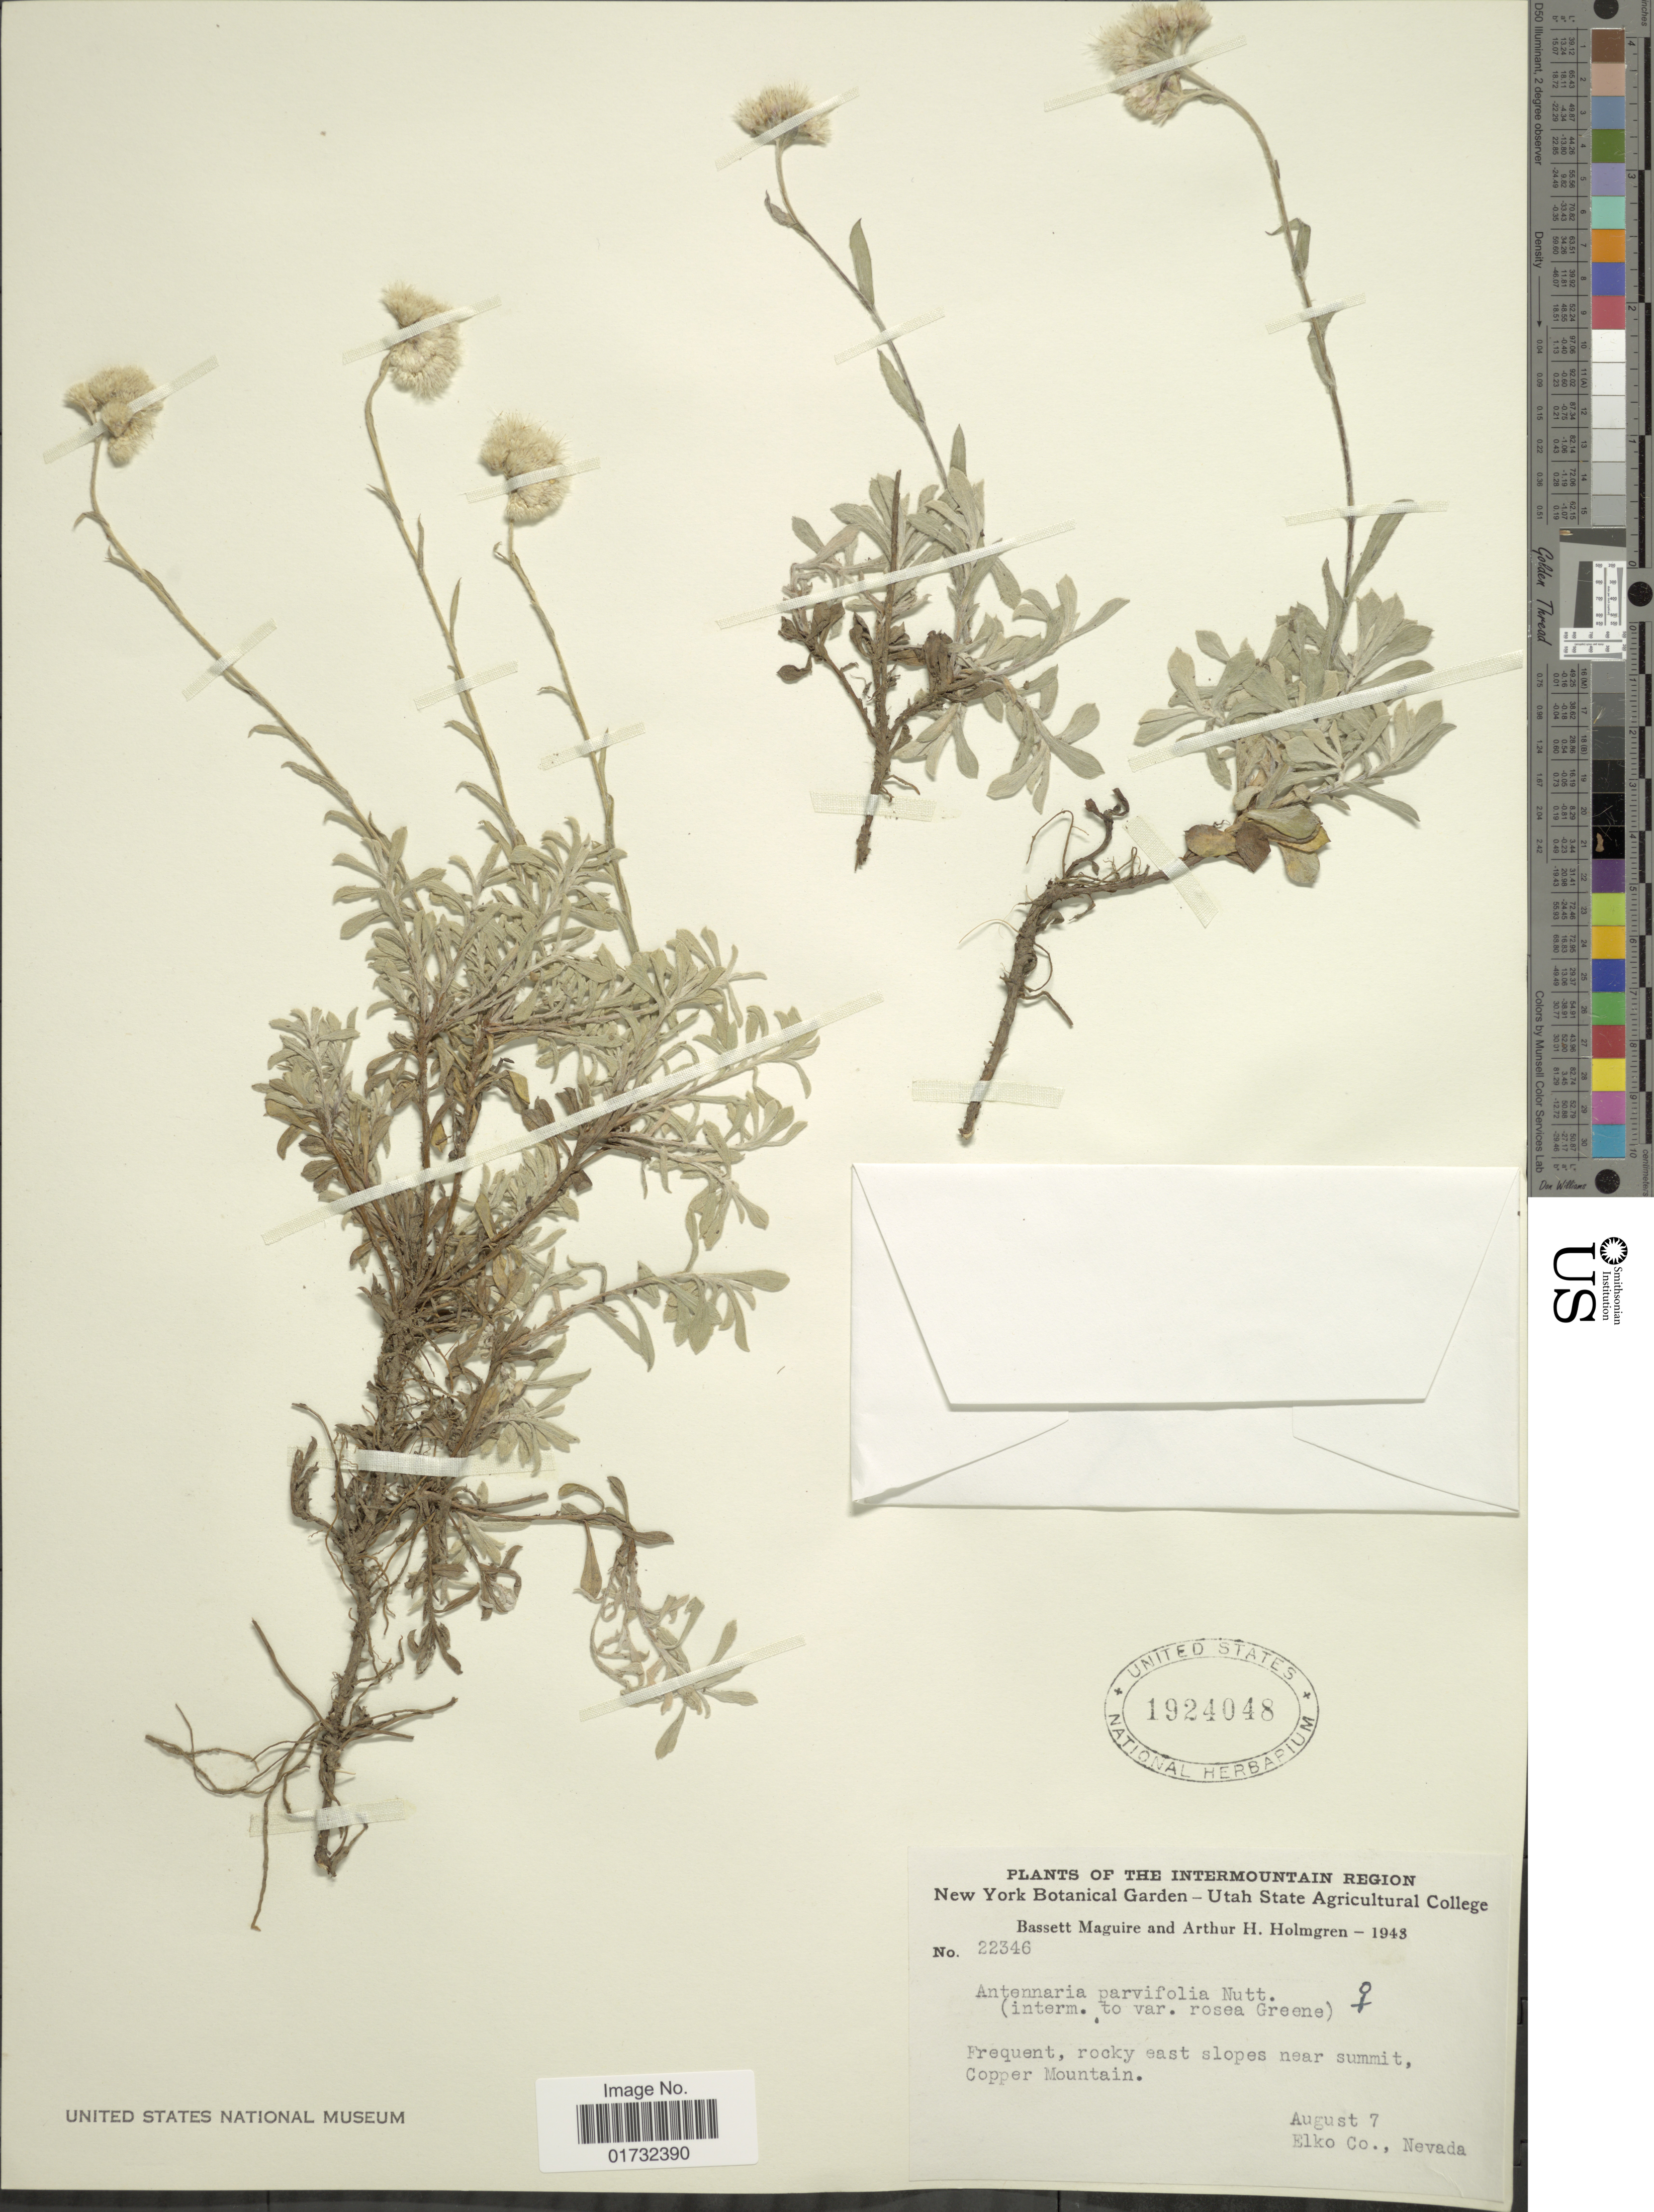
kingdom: Plantae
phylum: Tracheophyta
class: Magnoliopsida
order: Asterales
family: Asteraceae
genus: Antennaria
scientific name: Antennaria parvifolia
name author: Nutt.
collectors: B. Maguire & A. H. Holmgren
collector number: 22346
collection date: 1943-08-07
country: United States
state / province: Nevada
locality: Intermountain Region. near summit, Copper Mountain. Elko Co.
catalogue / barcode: US 1924048